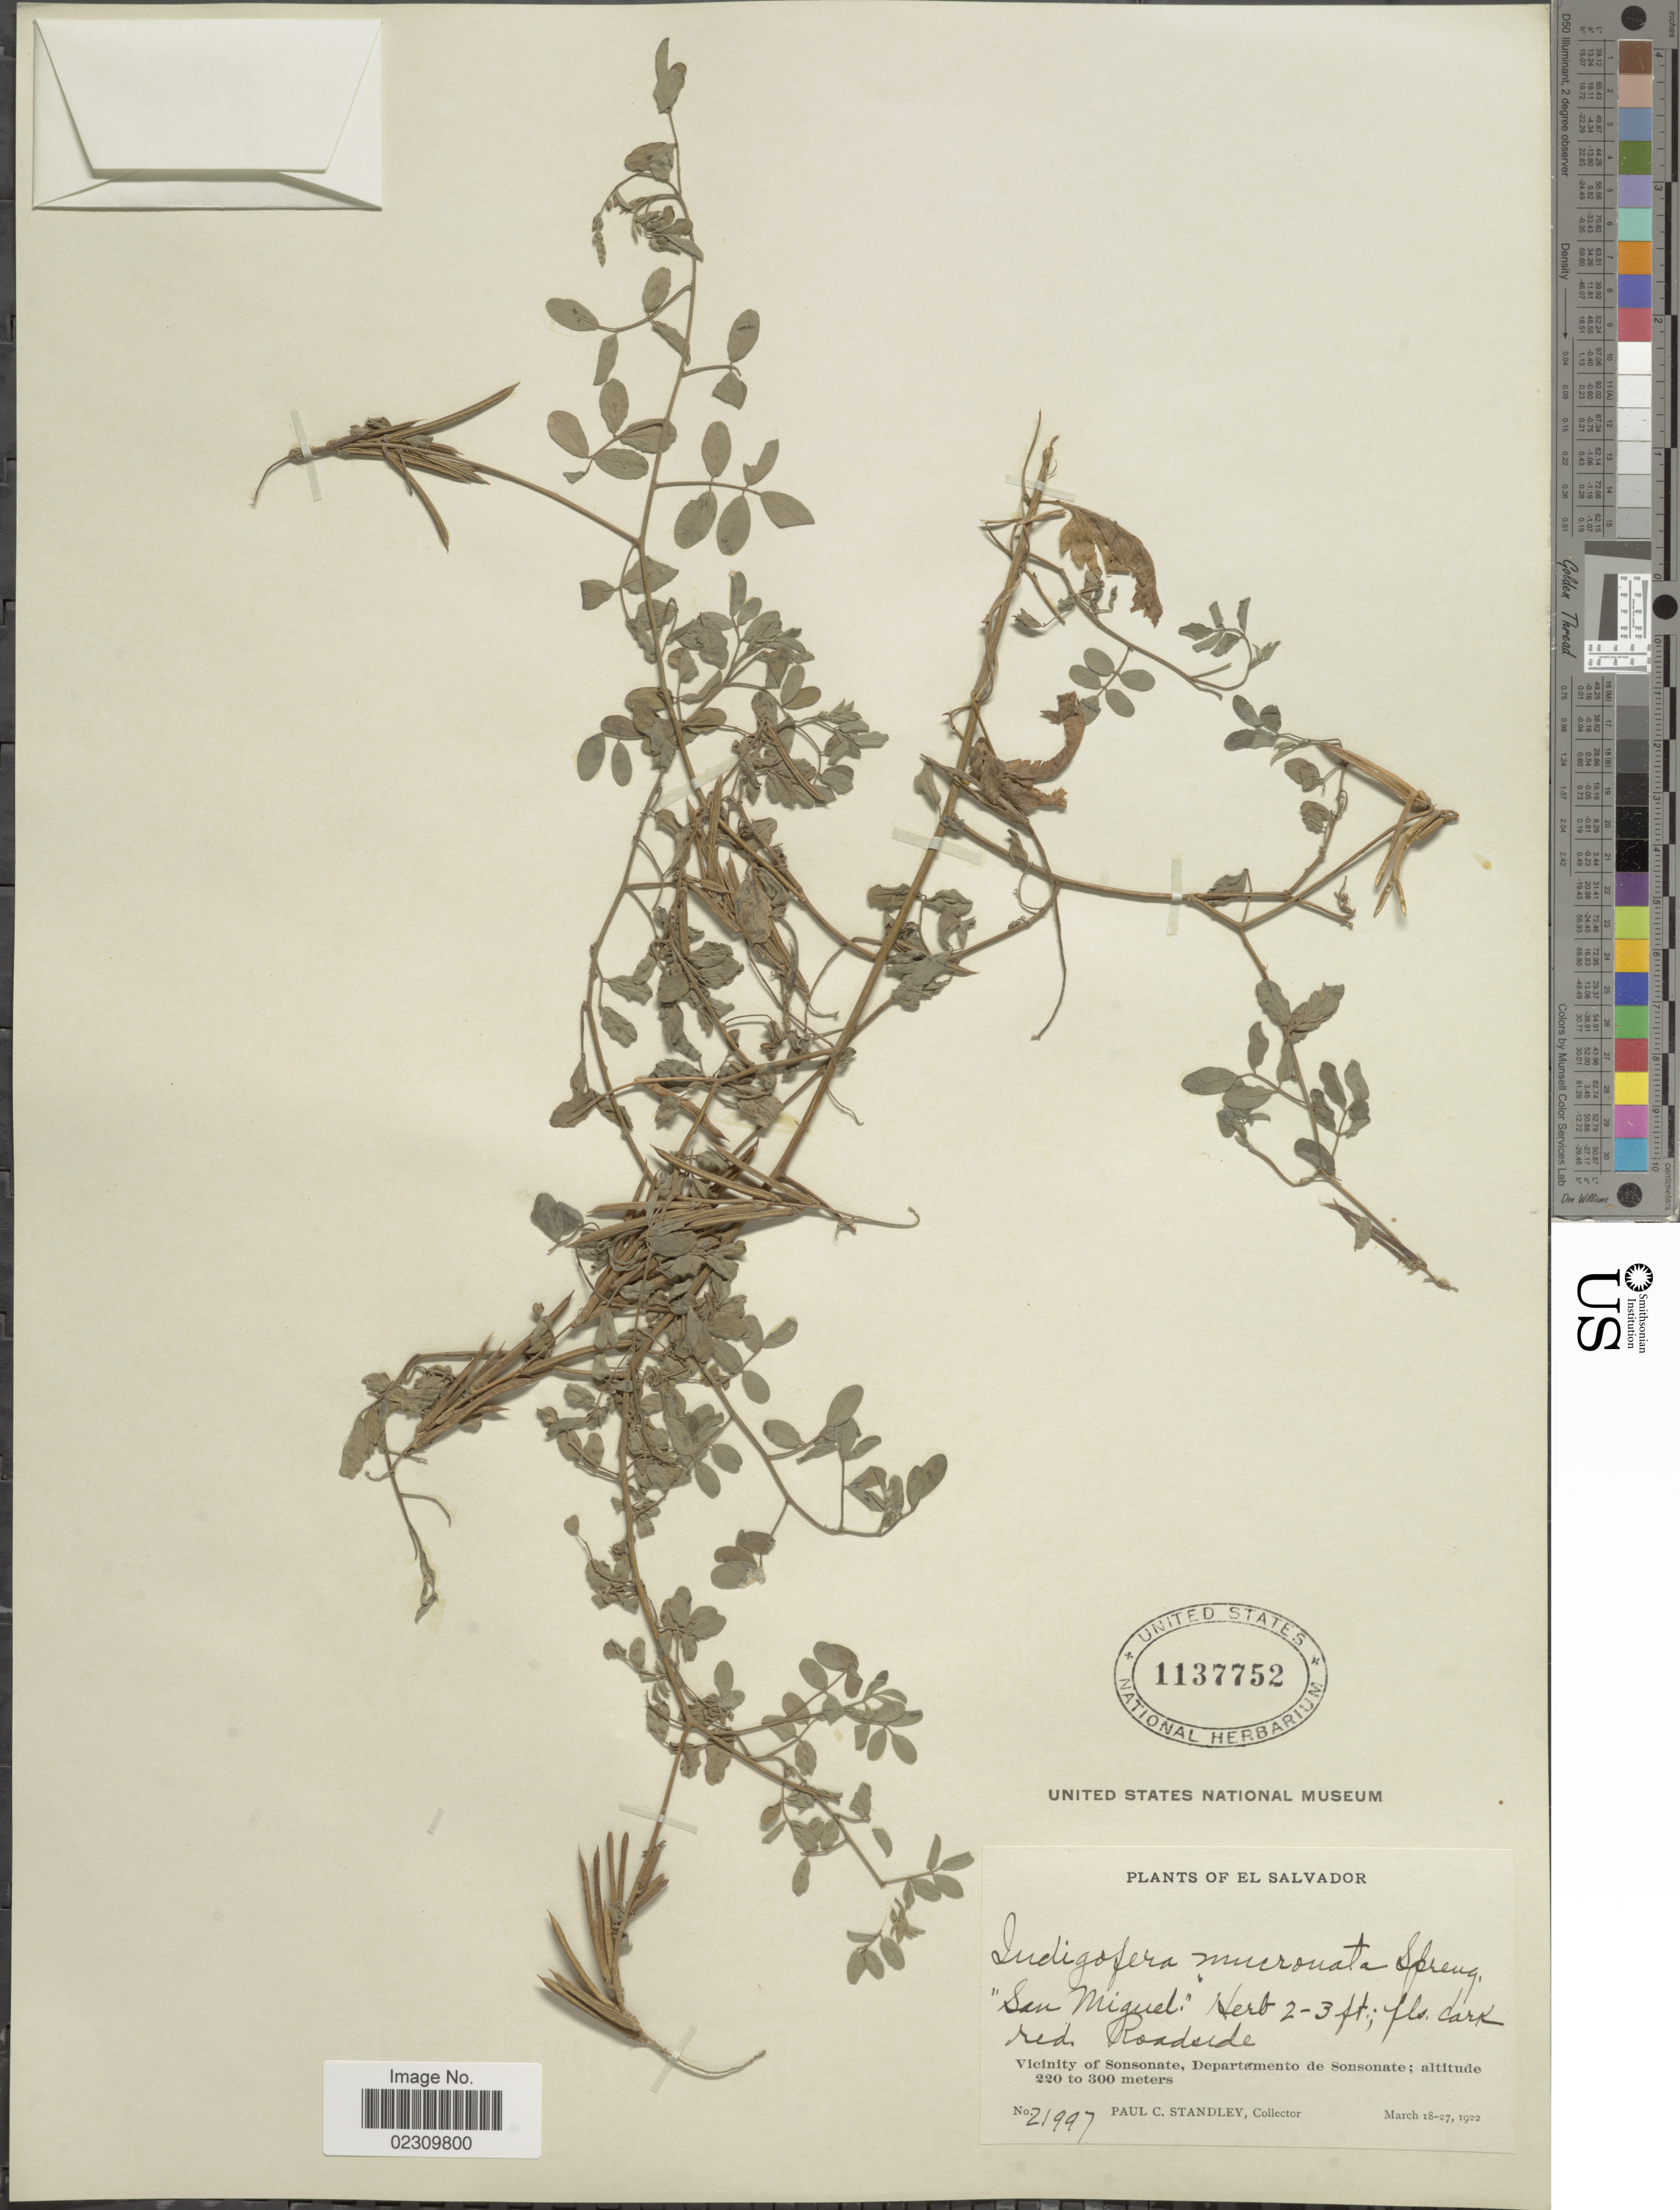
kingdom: Plantae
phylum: Tracheophyta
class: Magnoliopsida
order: Fabales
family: Fabaceae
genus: Indigofera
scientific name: Indigofera mucronata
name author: Lam.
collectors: P. C. Standley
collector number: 21997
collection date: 1922-03-18/1922-03-27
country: El Salvador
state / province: Sonsonate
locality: San Miguel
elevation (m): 220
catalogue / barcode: US 1137752